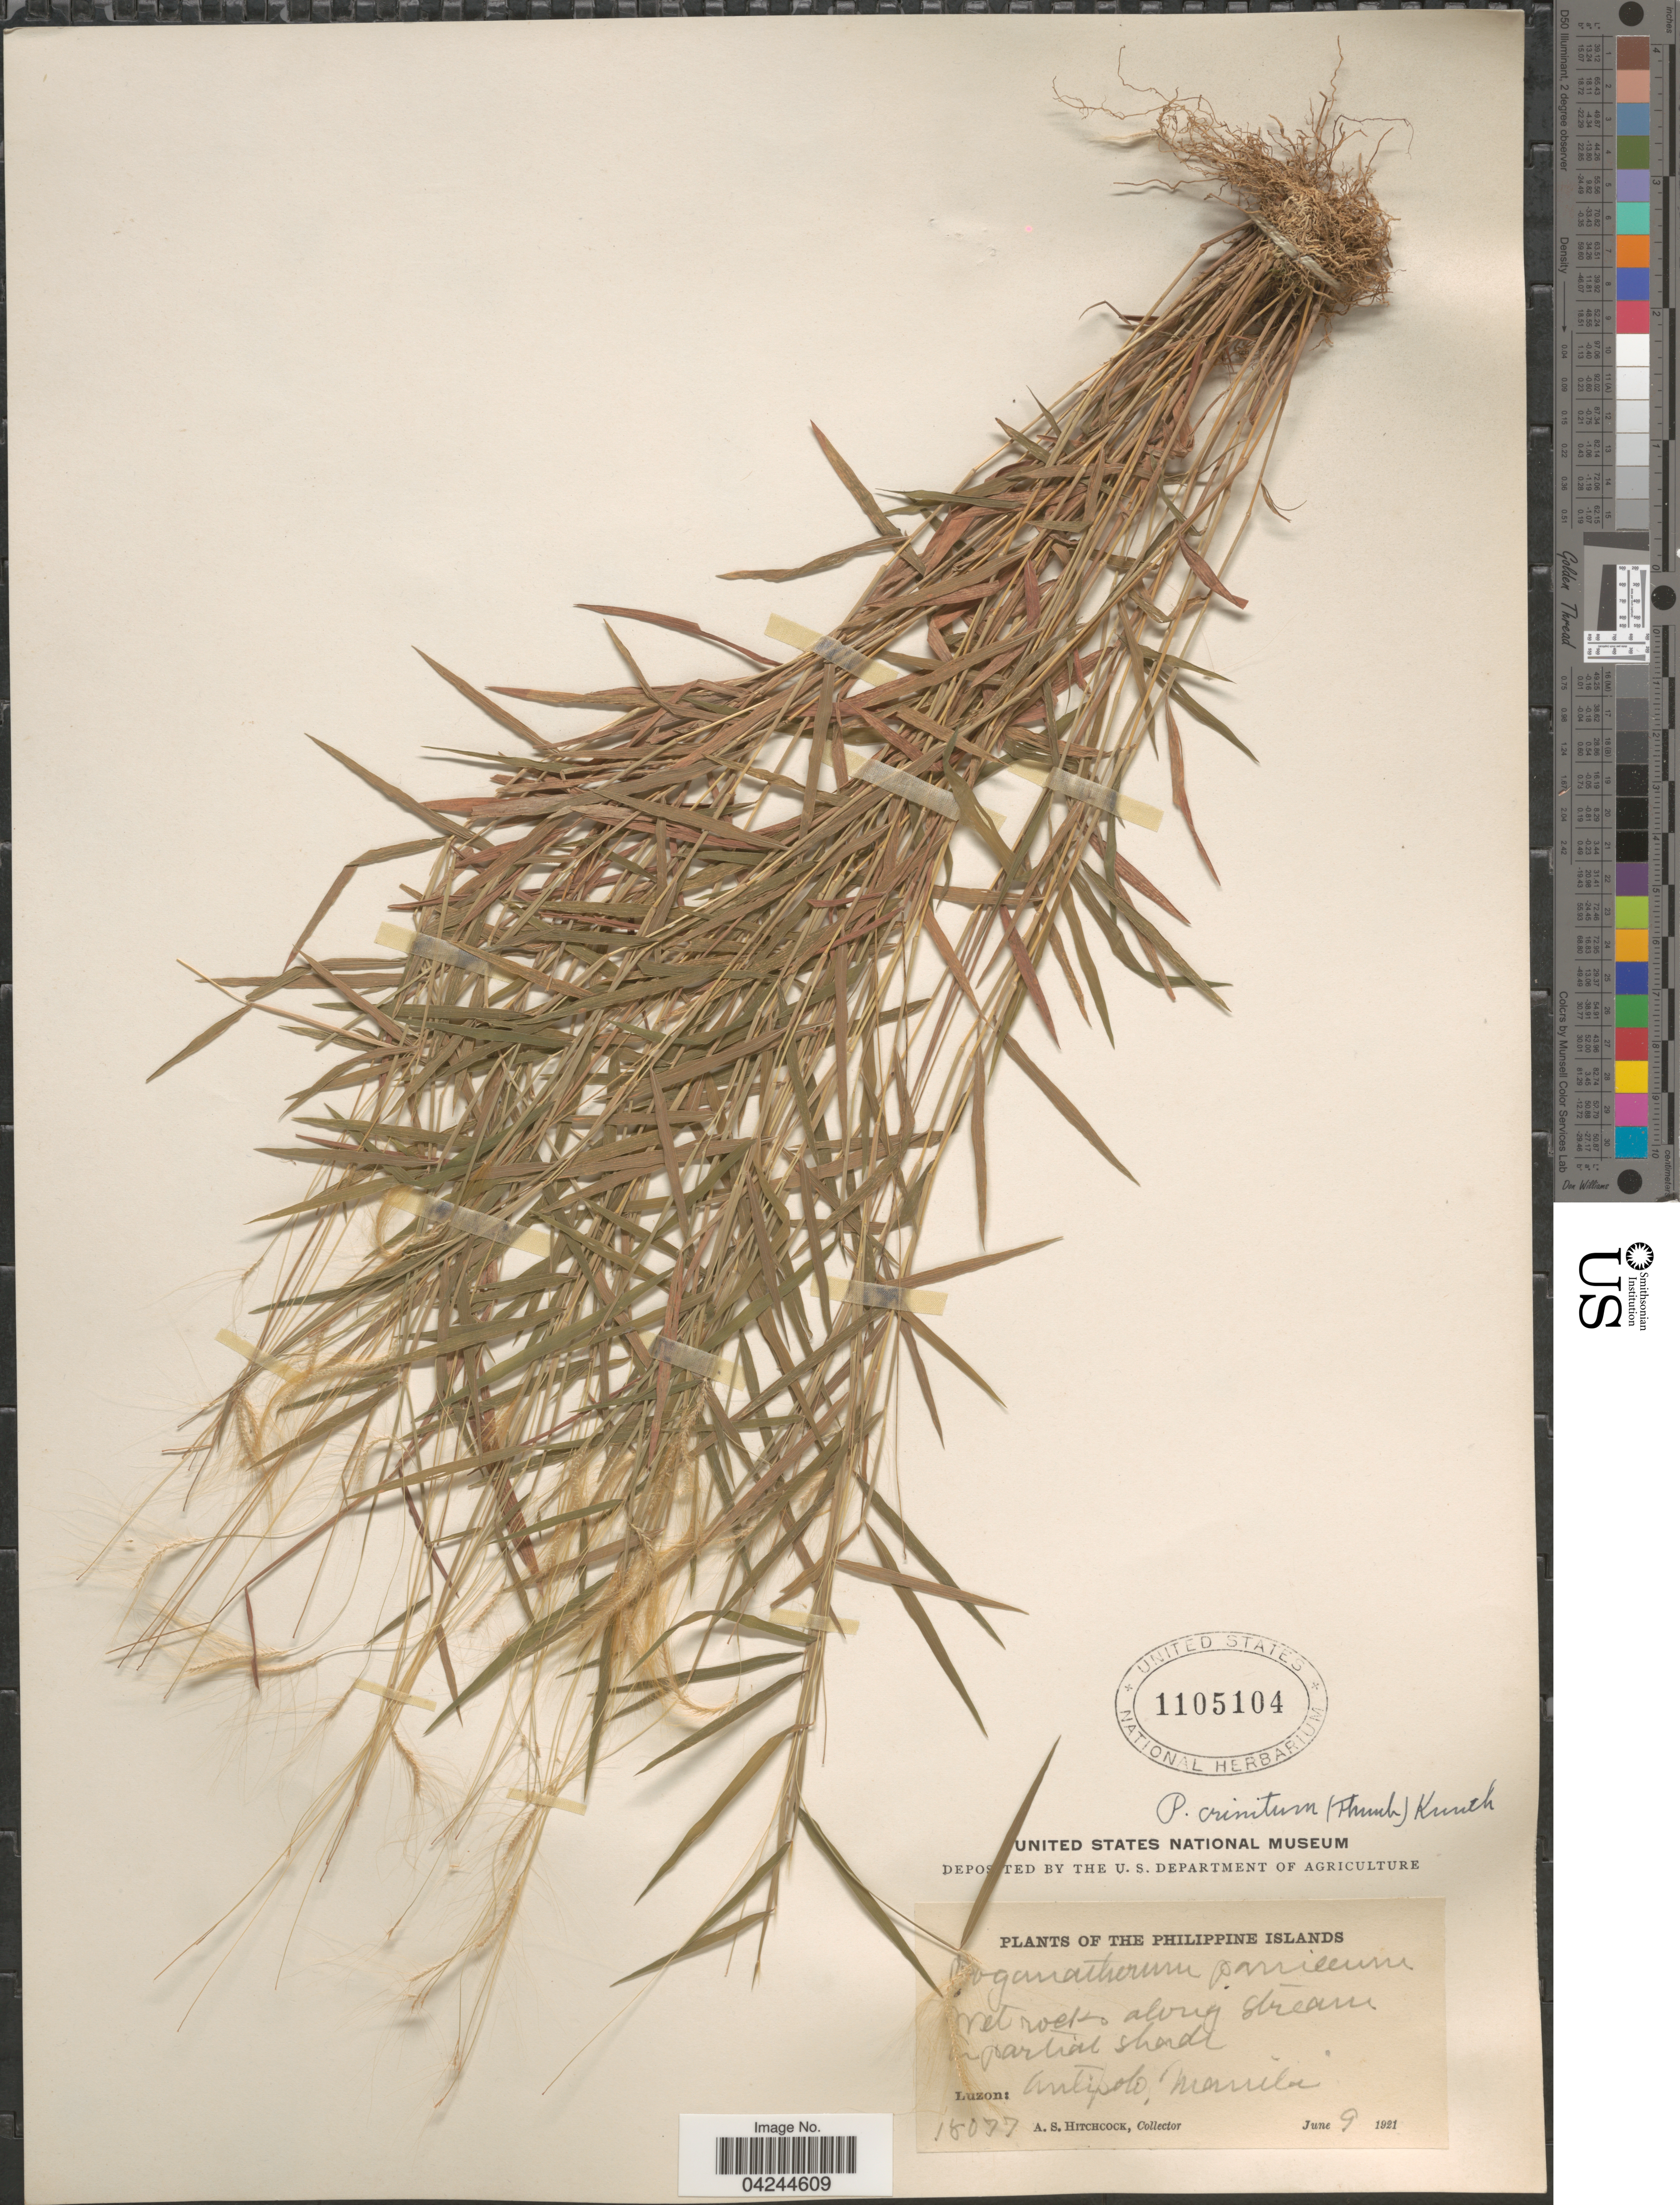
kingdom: Plantae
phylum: Tracheophyta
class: Liliopsida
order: Poales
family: Poaceae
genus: Pogonatherum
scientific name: Pogonatherum crinitum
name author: (Thunb.) Kunth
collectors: A. S. Hitchcock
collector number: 18077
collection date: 1921-06-09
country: Philippines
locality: Philippine Islands. Wet rocks along stream in partial shade. Luzon: Antipolo, Manila.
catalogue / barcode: US 1105104